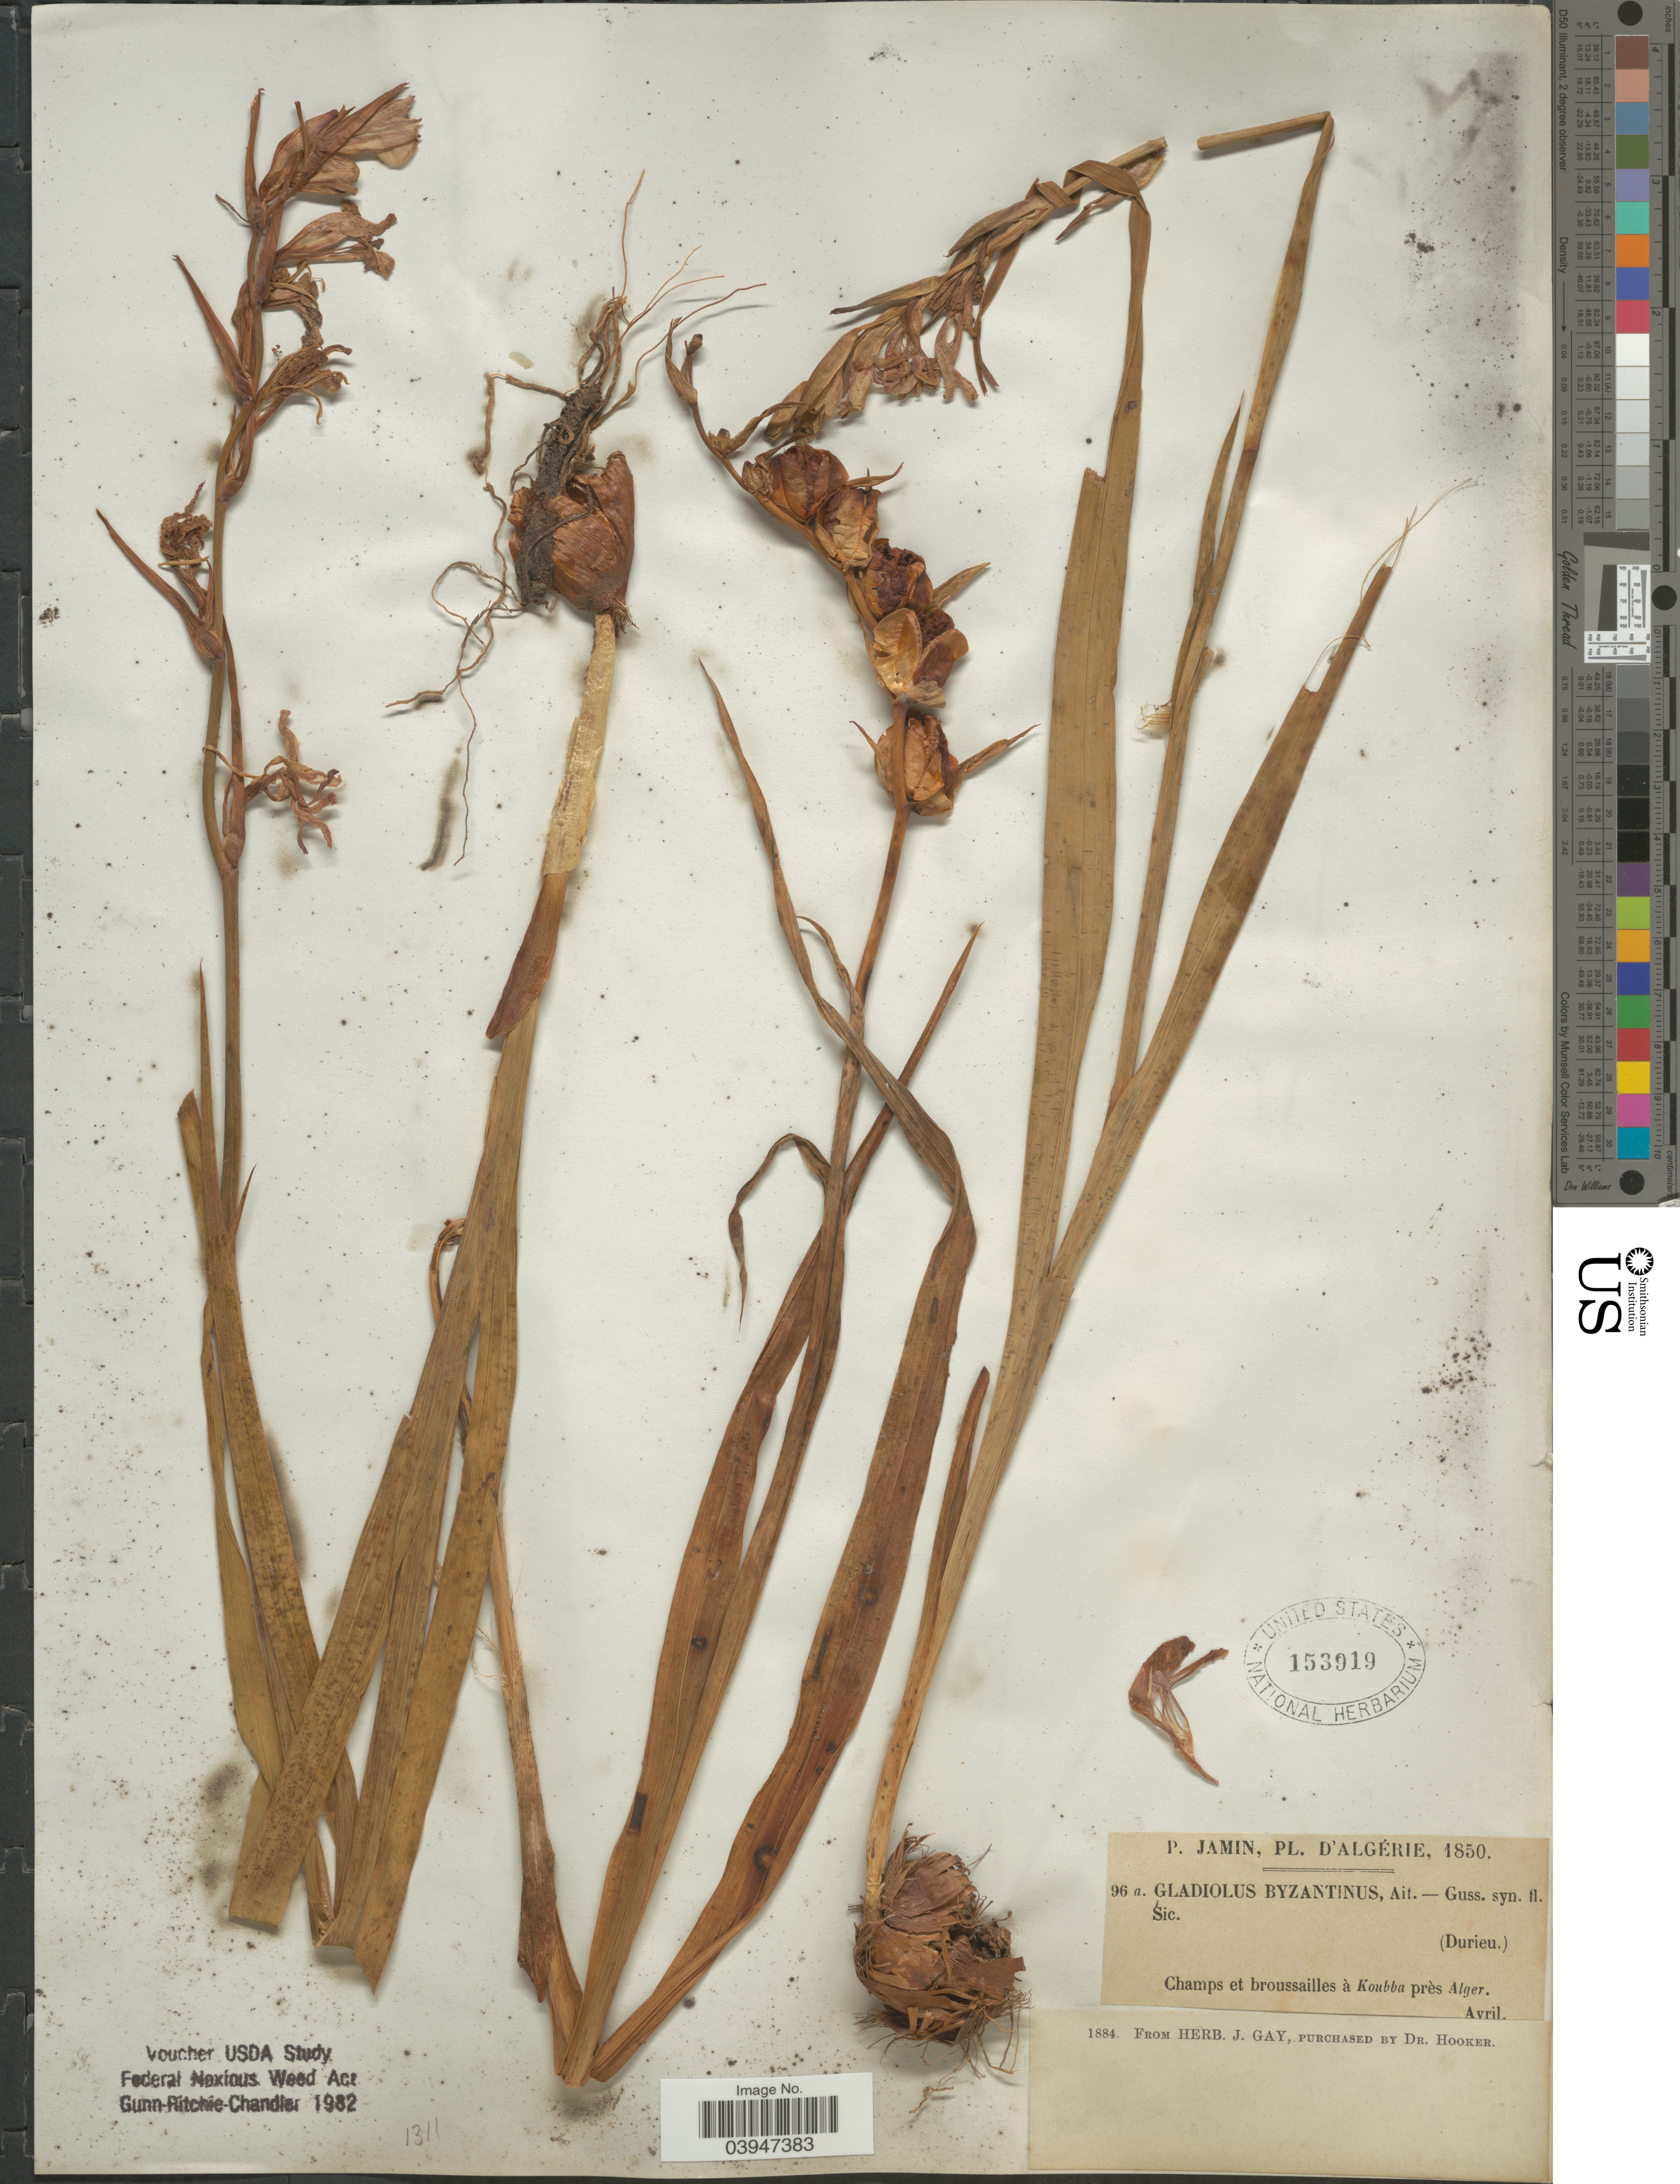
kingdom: Plantae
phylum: Tracheophyta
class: Liliopsida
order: Asparagales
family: Iridaceae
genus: Gladiolus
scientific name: Gladiolus byzantinus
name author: Mill.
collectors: P. Jamin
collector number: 96a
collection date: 1850-04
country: Algeria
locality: D' Algérie. Champs et broussailles à Koubba près Alger.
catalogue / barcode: US 153919